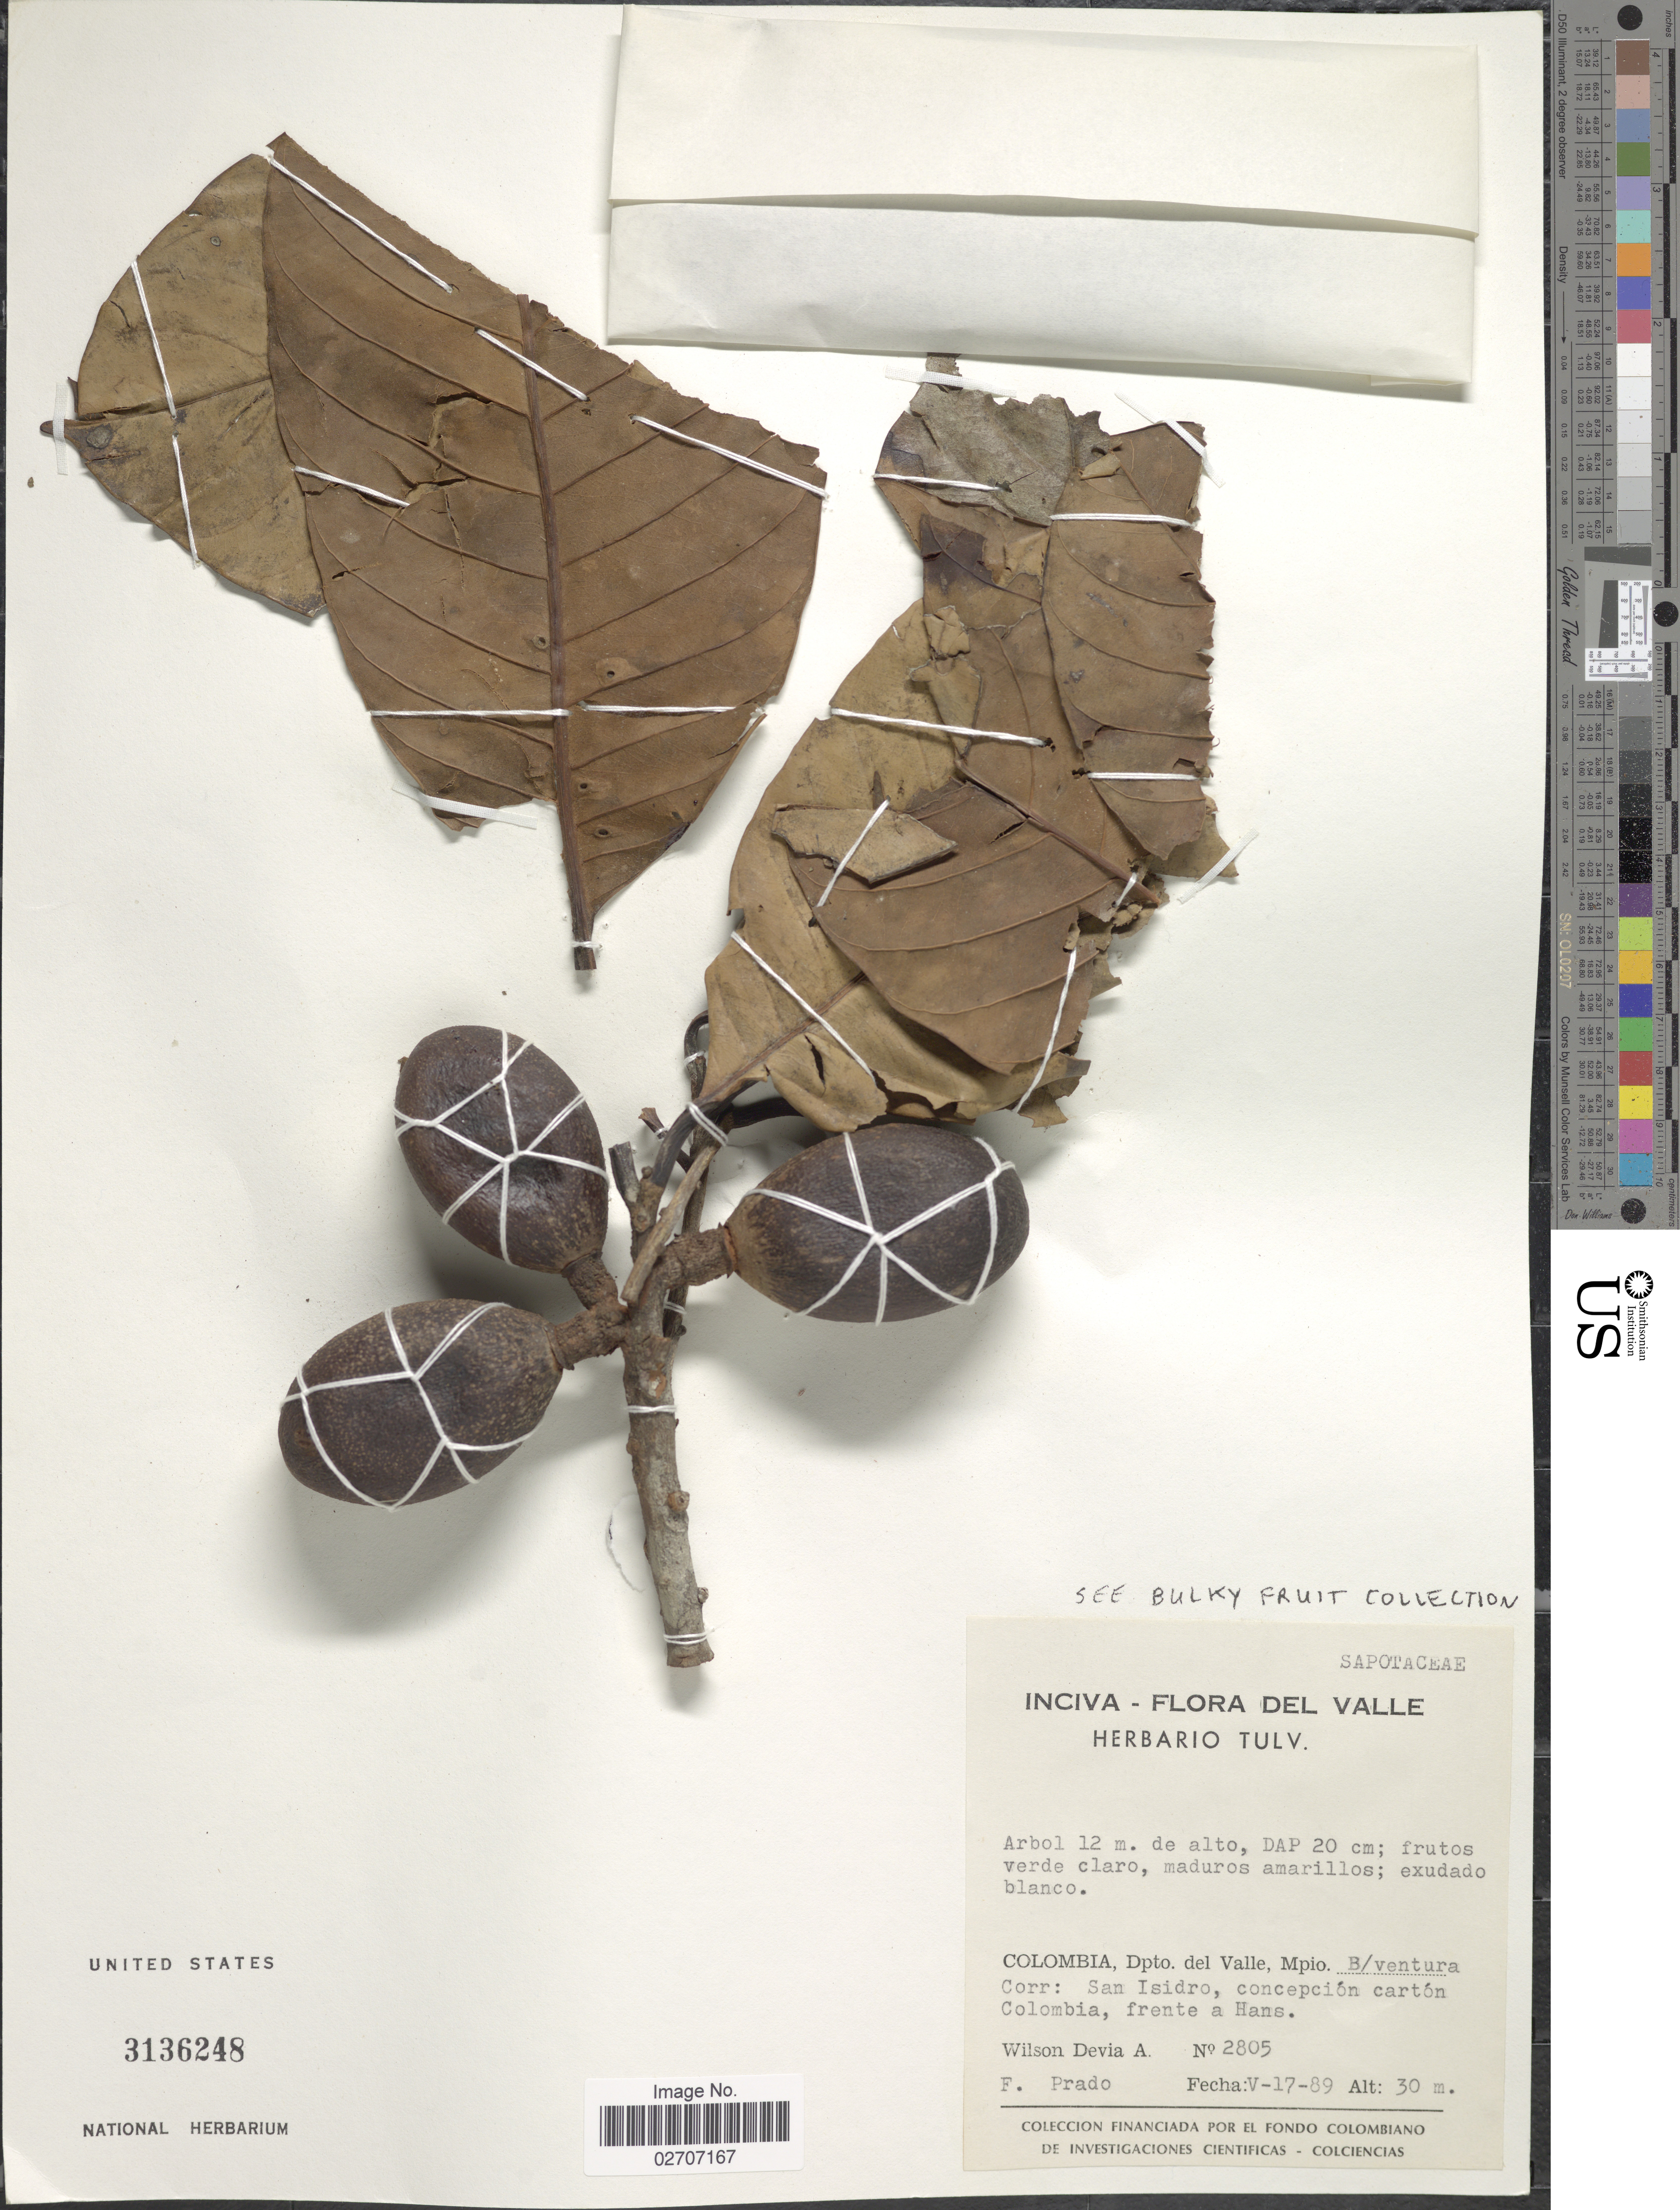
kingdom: Plantae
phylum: Tracheophyta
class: Magnoliopsida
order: Ericales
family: Sapotaceae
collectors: W. Devia A. & Prado. F.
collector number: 2805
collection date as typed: Transcribed d/m/y: 17/5/89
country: Colombia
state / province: Valle del Cauca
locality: Colombia, Dpto. del Valle., Mpio B/ventura Corr: San Isidoro, concepcion certon Colombia, frente a Hans.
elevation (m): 30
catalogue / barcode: US 3136248